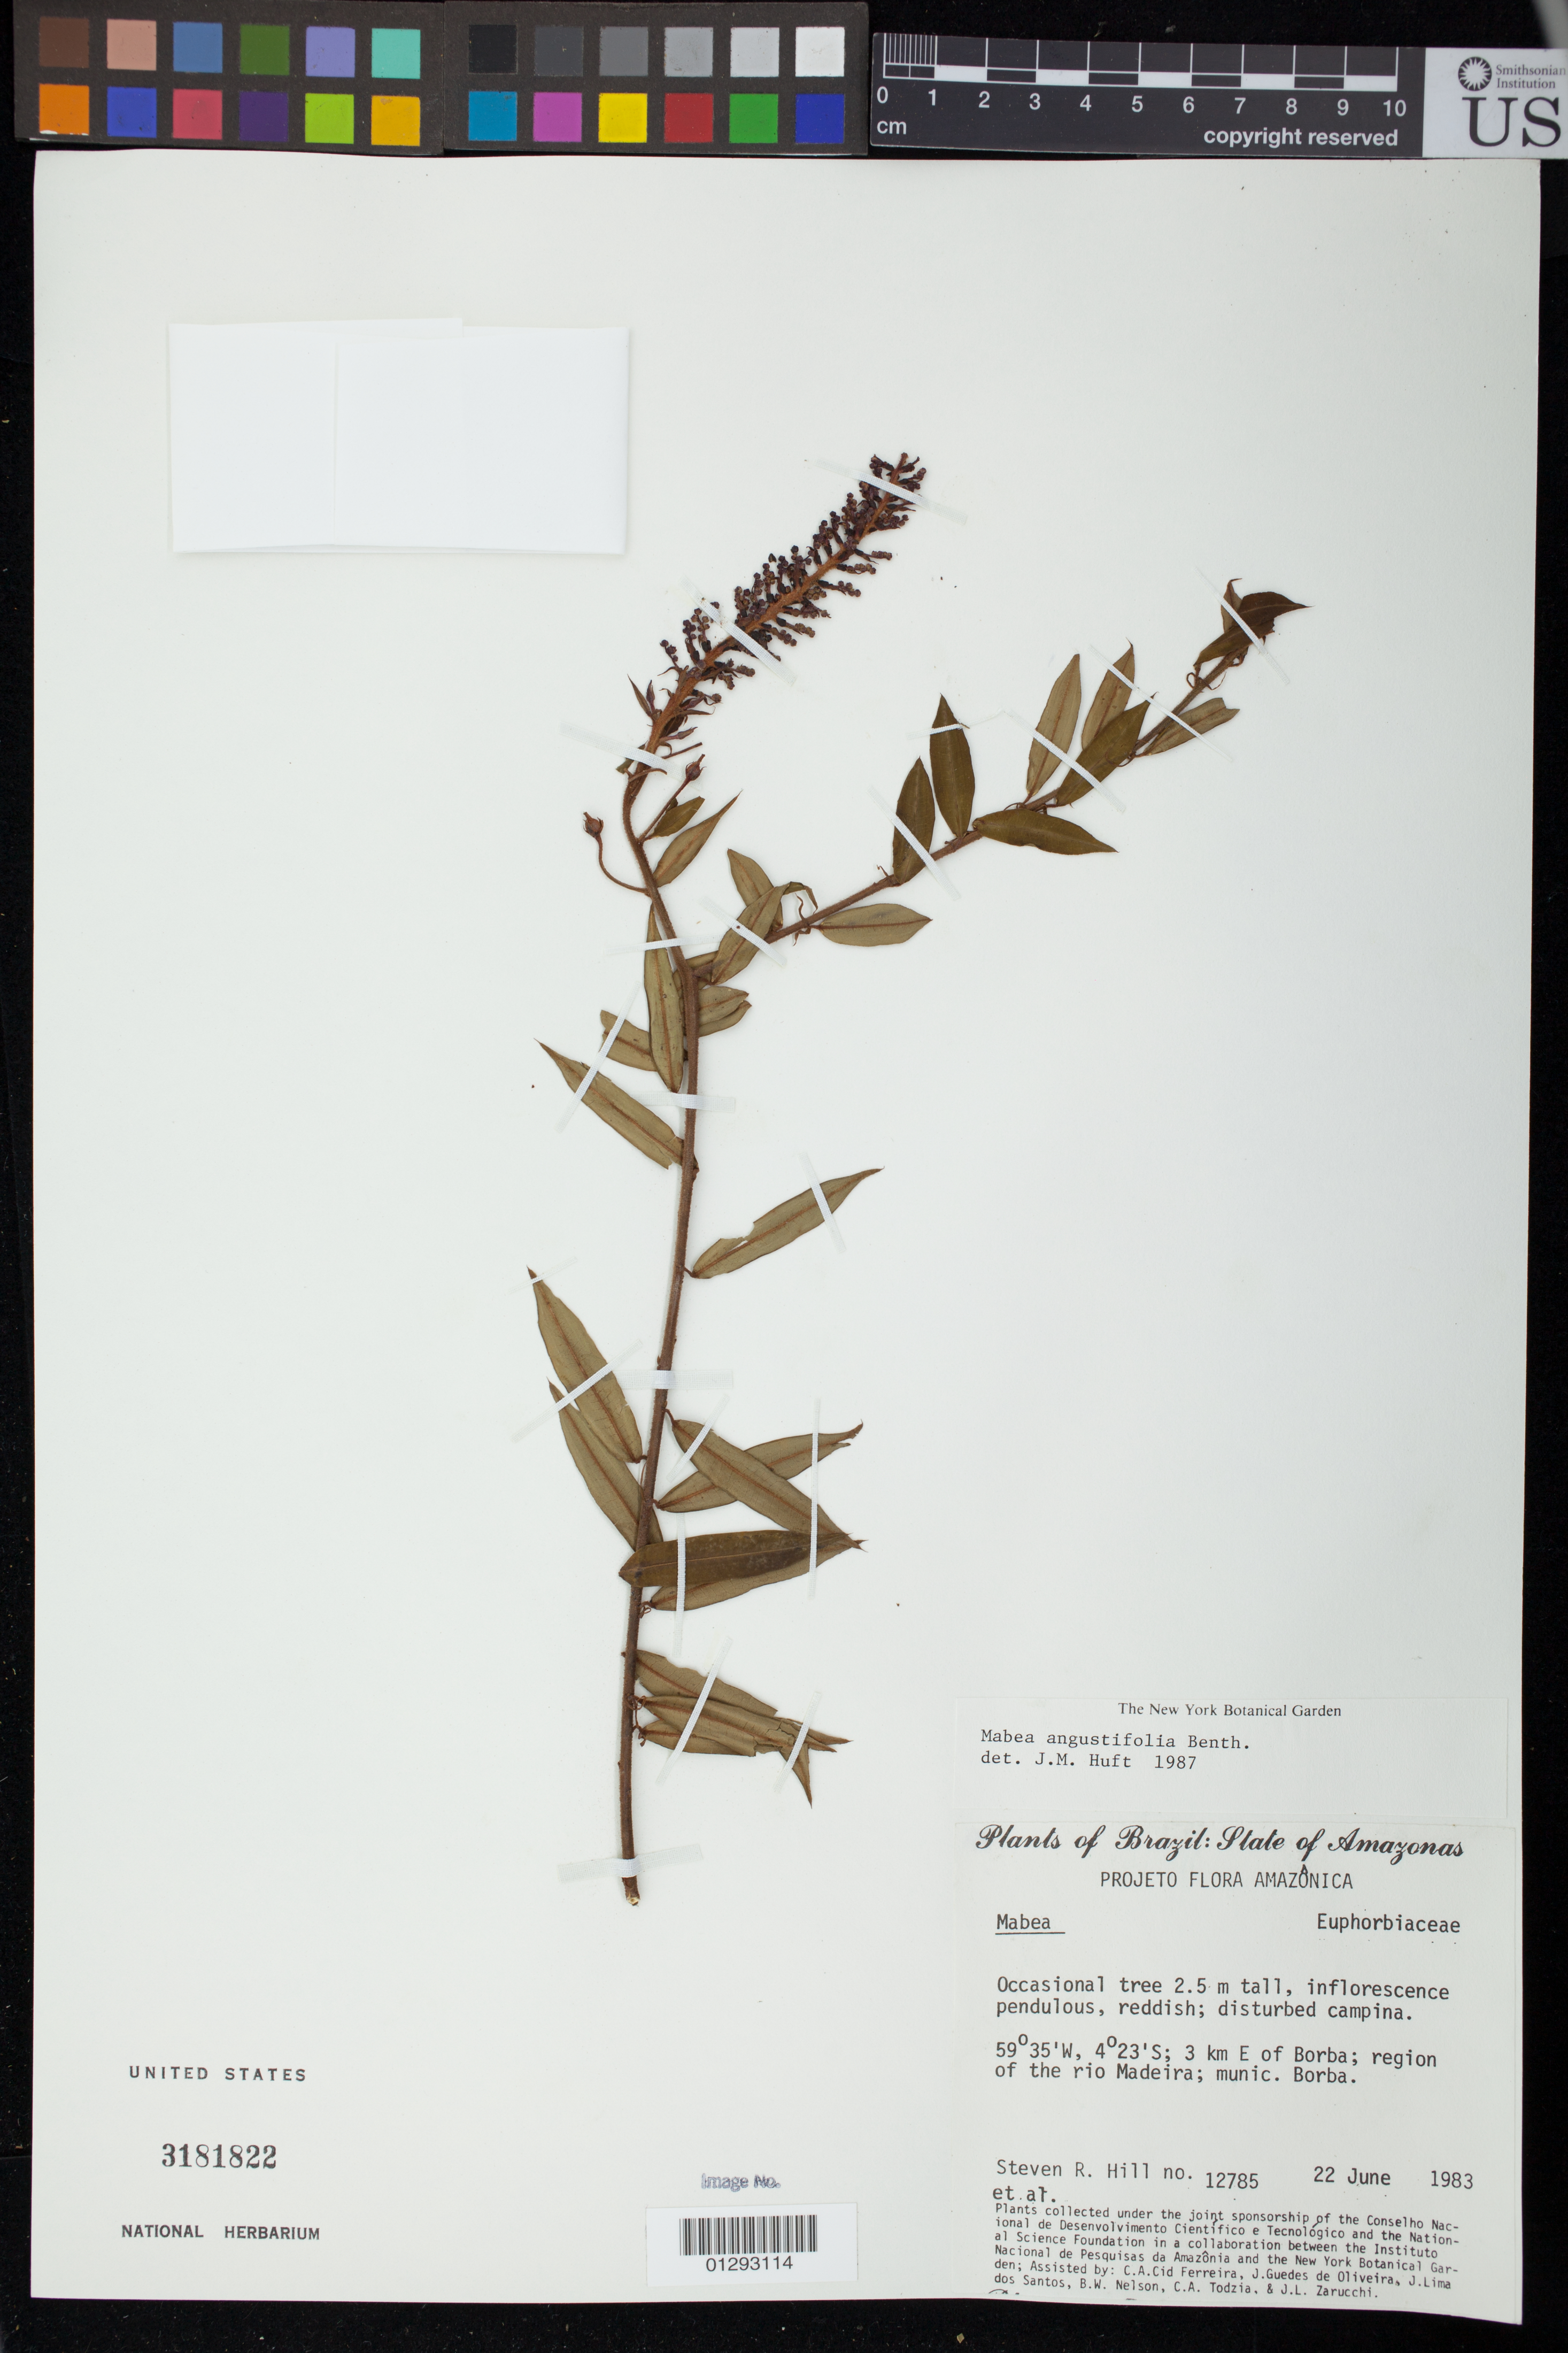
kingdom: Plantae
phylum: Tracheophyta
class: Magnoliopsida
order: Malpighiales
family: Euphorbiaceae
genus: Mabea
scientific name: Mabea angustifolia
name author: Spruce ex Benth.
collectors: S. R. Hill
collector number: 12785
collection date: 1983-06-22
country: Brazil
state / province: Amazonas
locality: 3 km E of Borba; region of the rio Madeira; munic. Borba.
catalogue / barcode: US 3181822